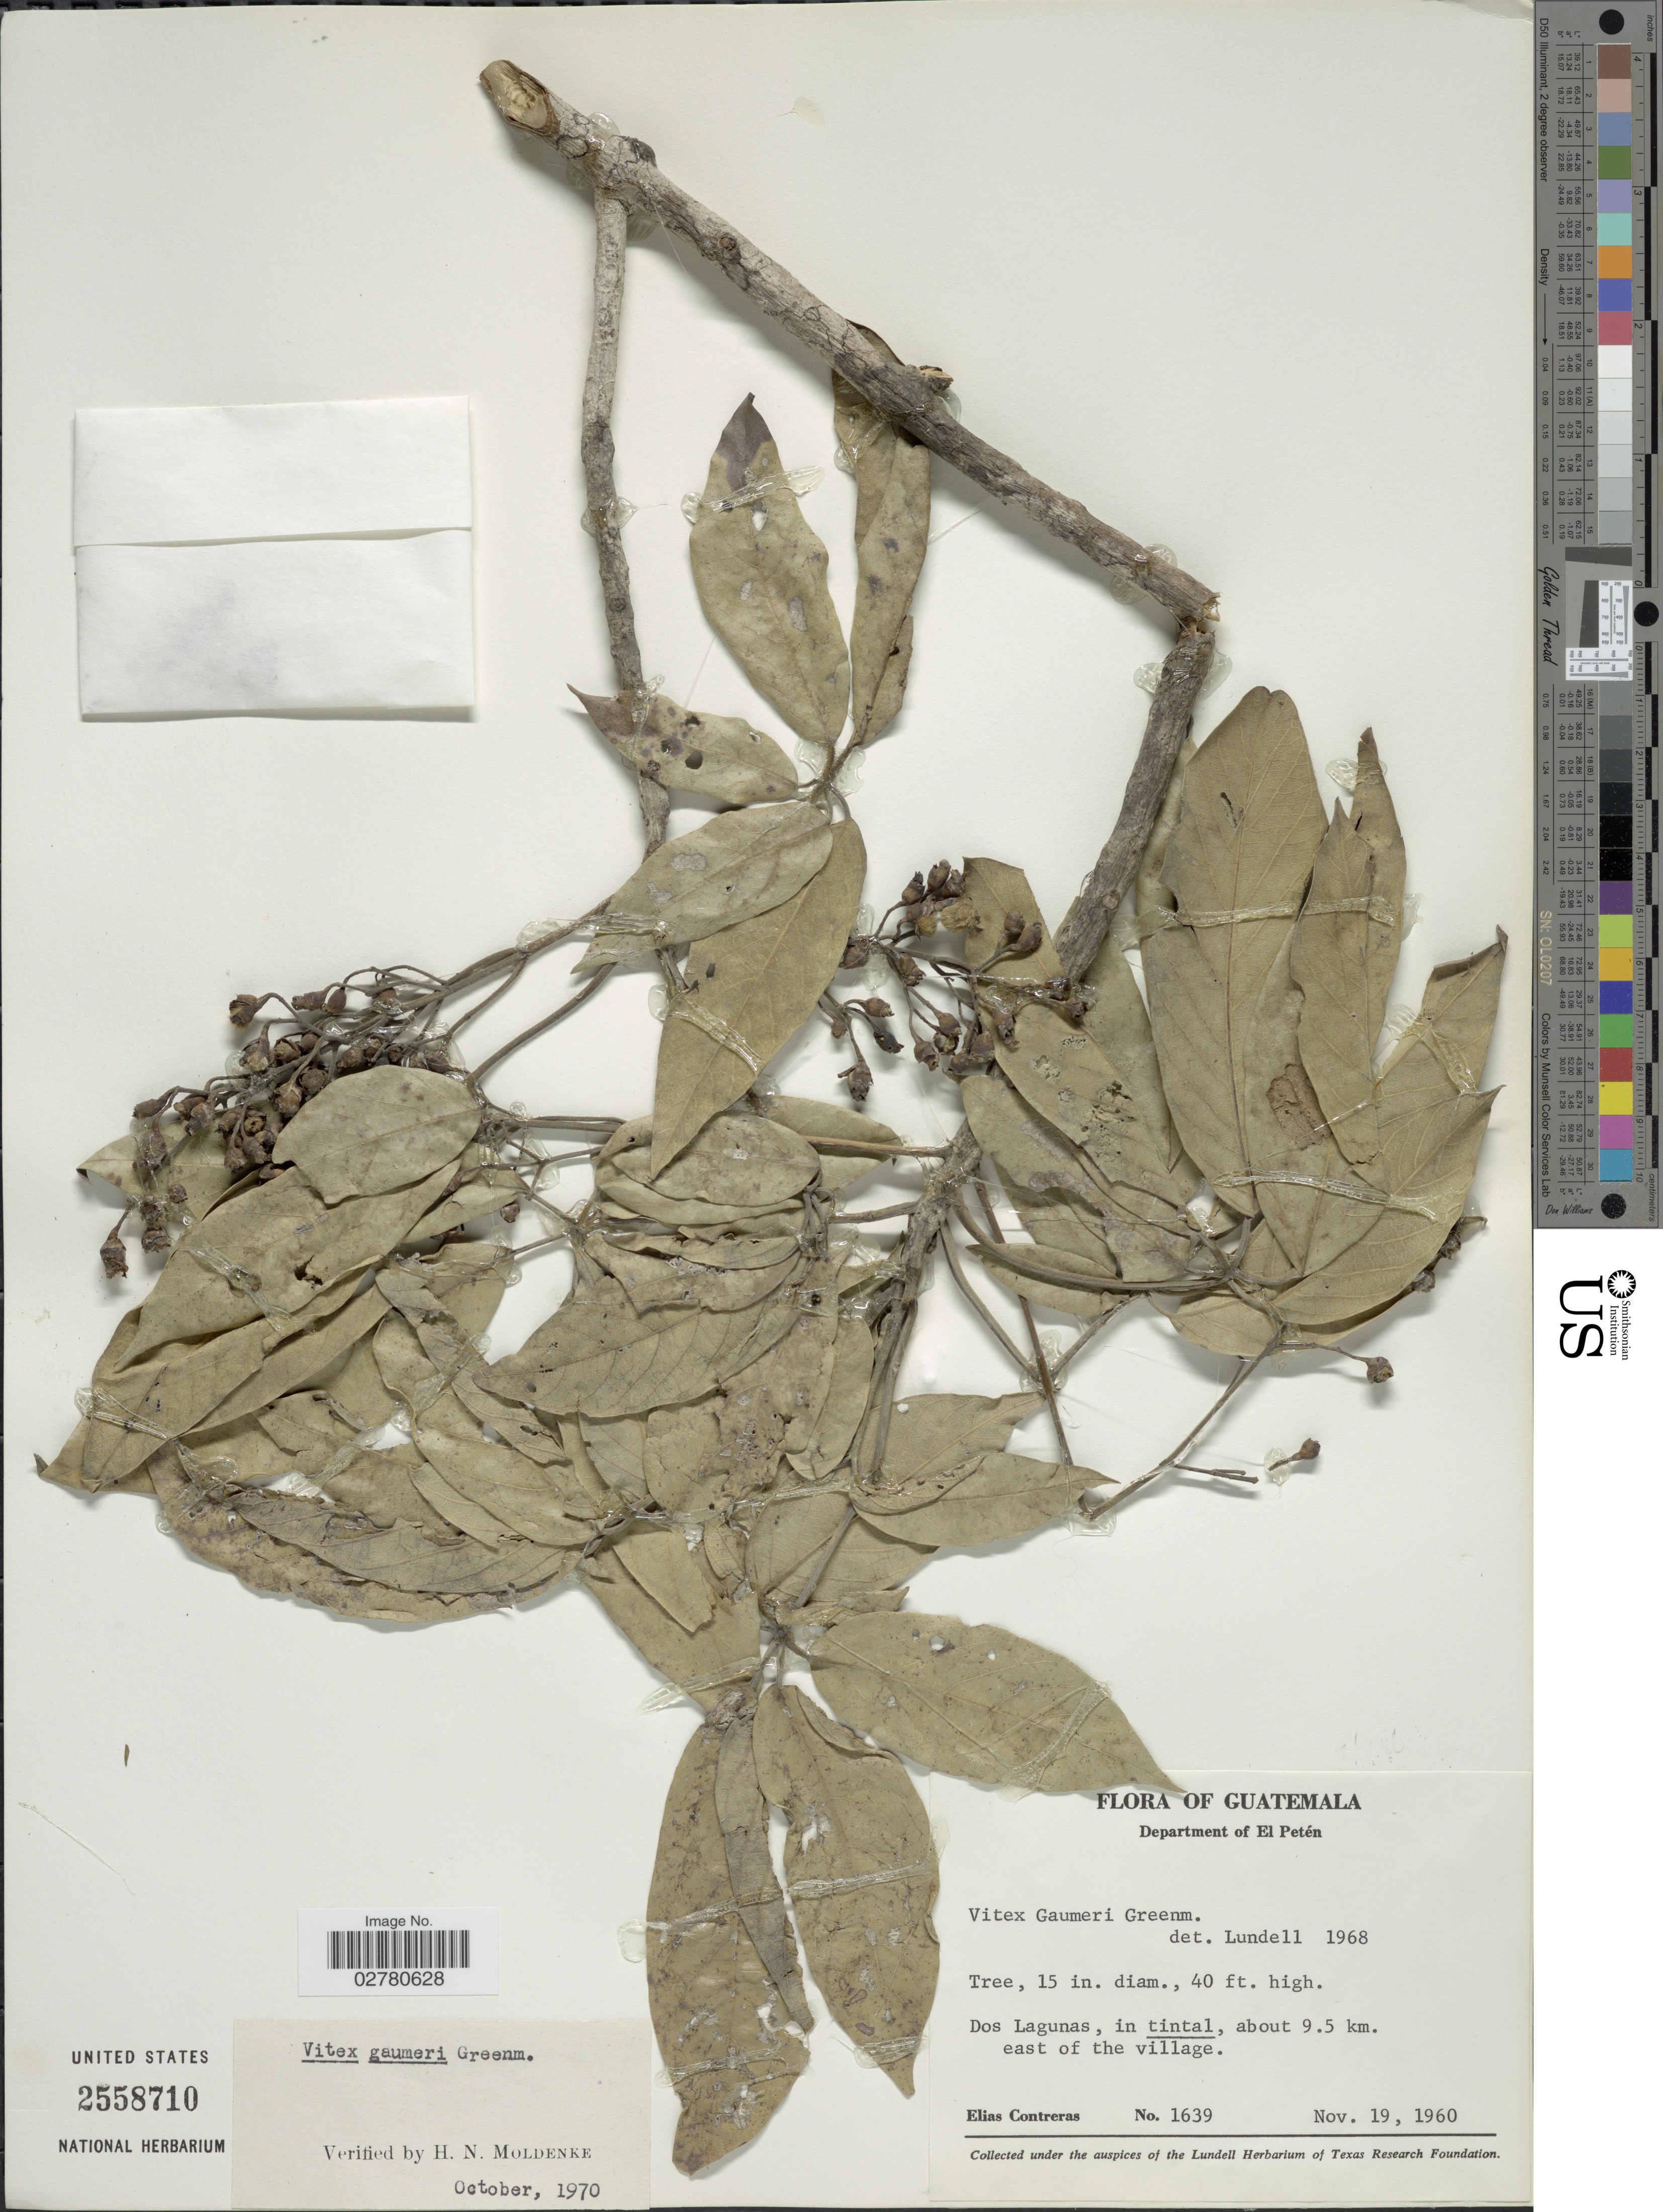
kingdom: Plantae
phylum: Tracheophyta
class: Magnoliopsida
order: Lamiales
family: Lamiaceae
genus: Vitex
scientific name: Vitex gaumeri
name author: Greenm.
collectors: E. Contreras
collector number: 1639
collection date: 1960-11-19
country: Guatemala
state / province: El Petén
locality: Department of El Petén. Dos Lagunas, in tintal, about 9.5 km. east of the village.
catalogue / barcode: US 2558710